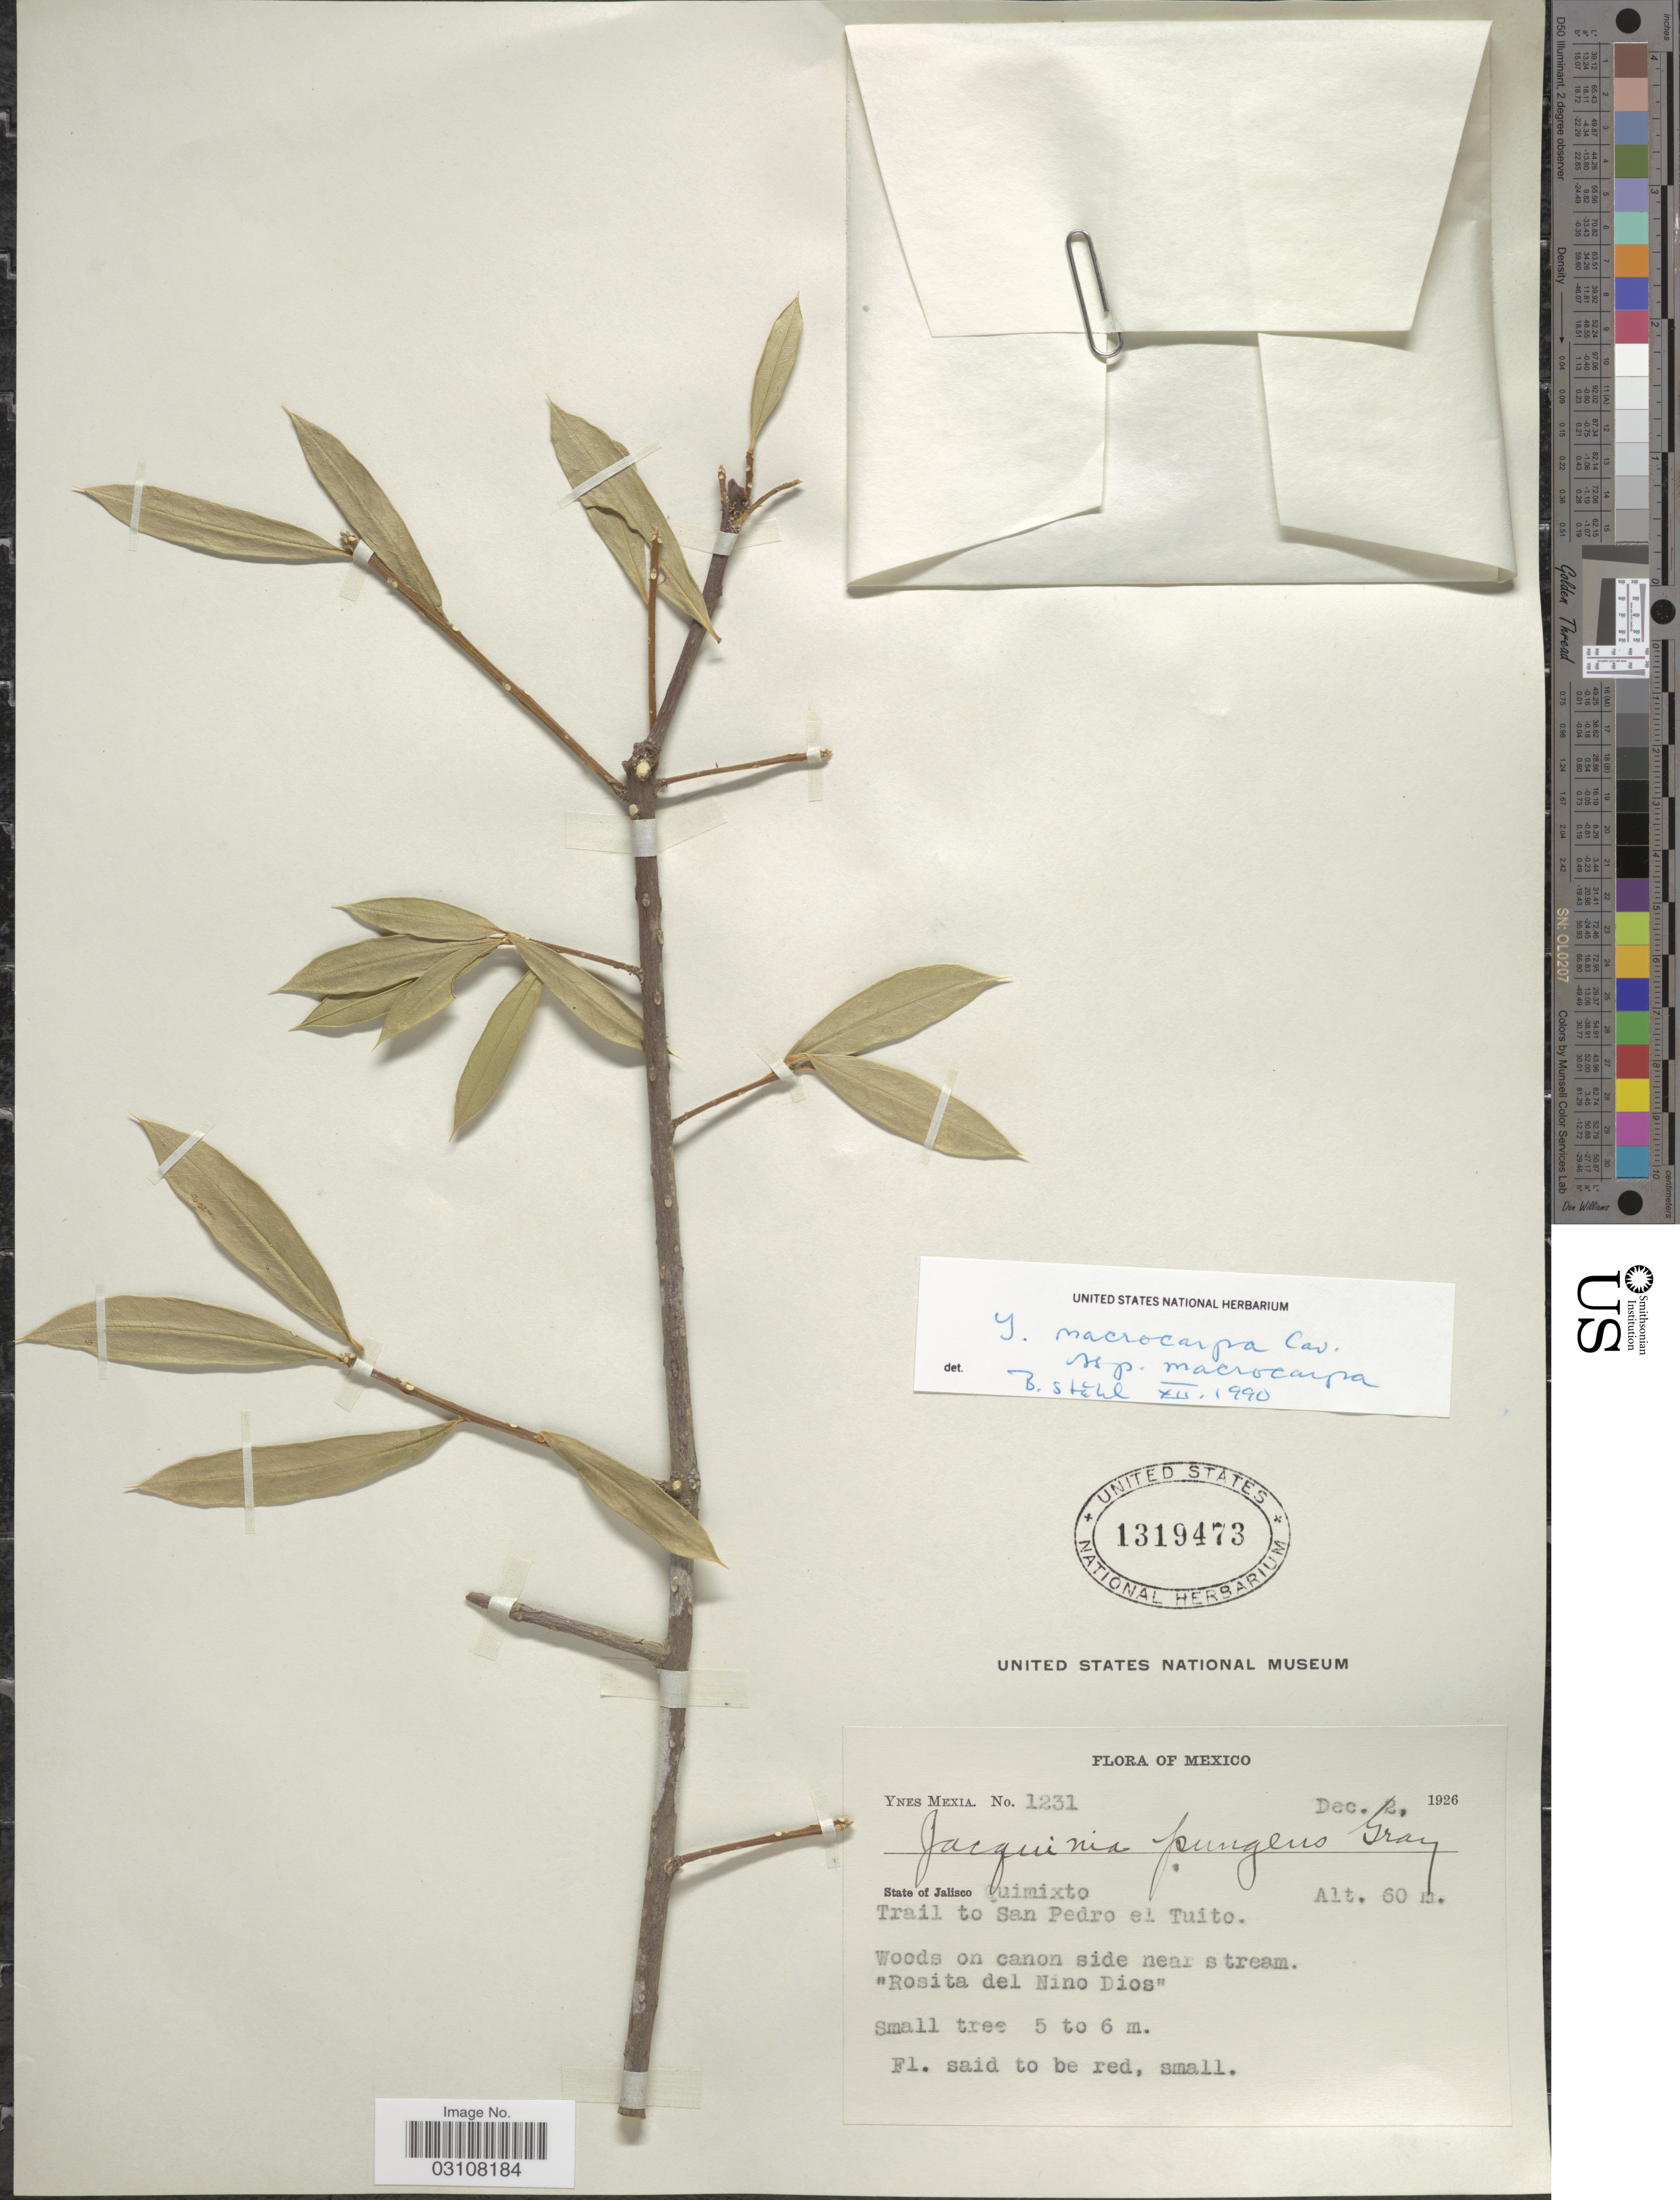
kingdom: Plantae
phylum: Tracheophyta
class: Magnoliopsida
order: Ericales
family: Primulaceae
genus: Jacquinia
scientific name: Jacquinia macrocarpa subsp. macrocarpa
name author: Cav.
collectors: Y. Mexia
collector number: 1231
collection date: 1926-12-02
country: Mexico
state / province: Jalisco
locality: Quimixto, Trail to San Pedro el Tuito. Woods on canon side near stream. "Rosita del Nino Dios".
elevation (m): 60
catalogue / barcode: US 1319473